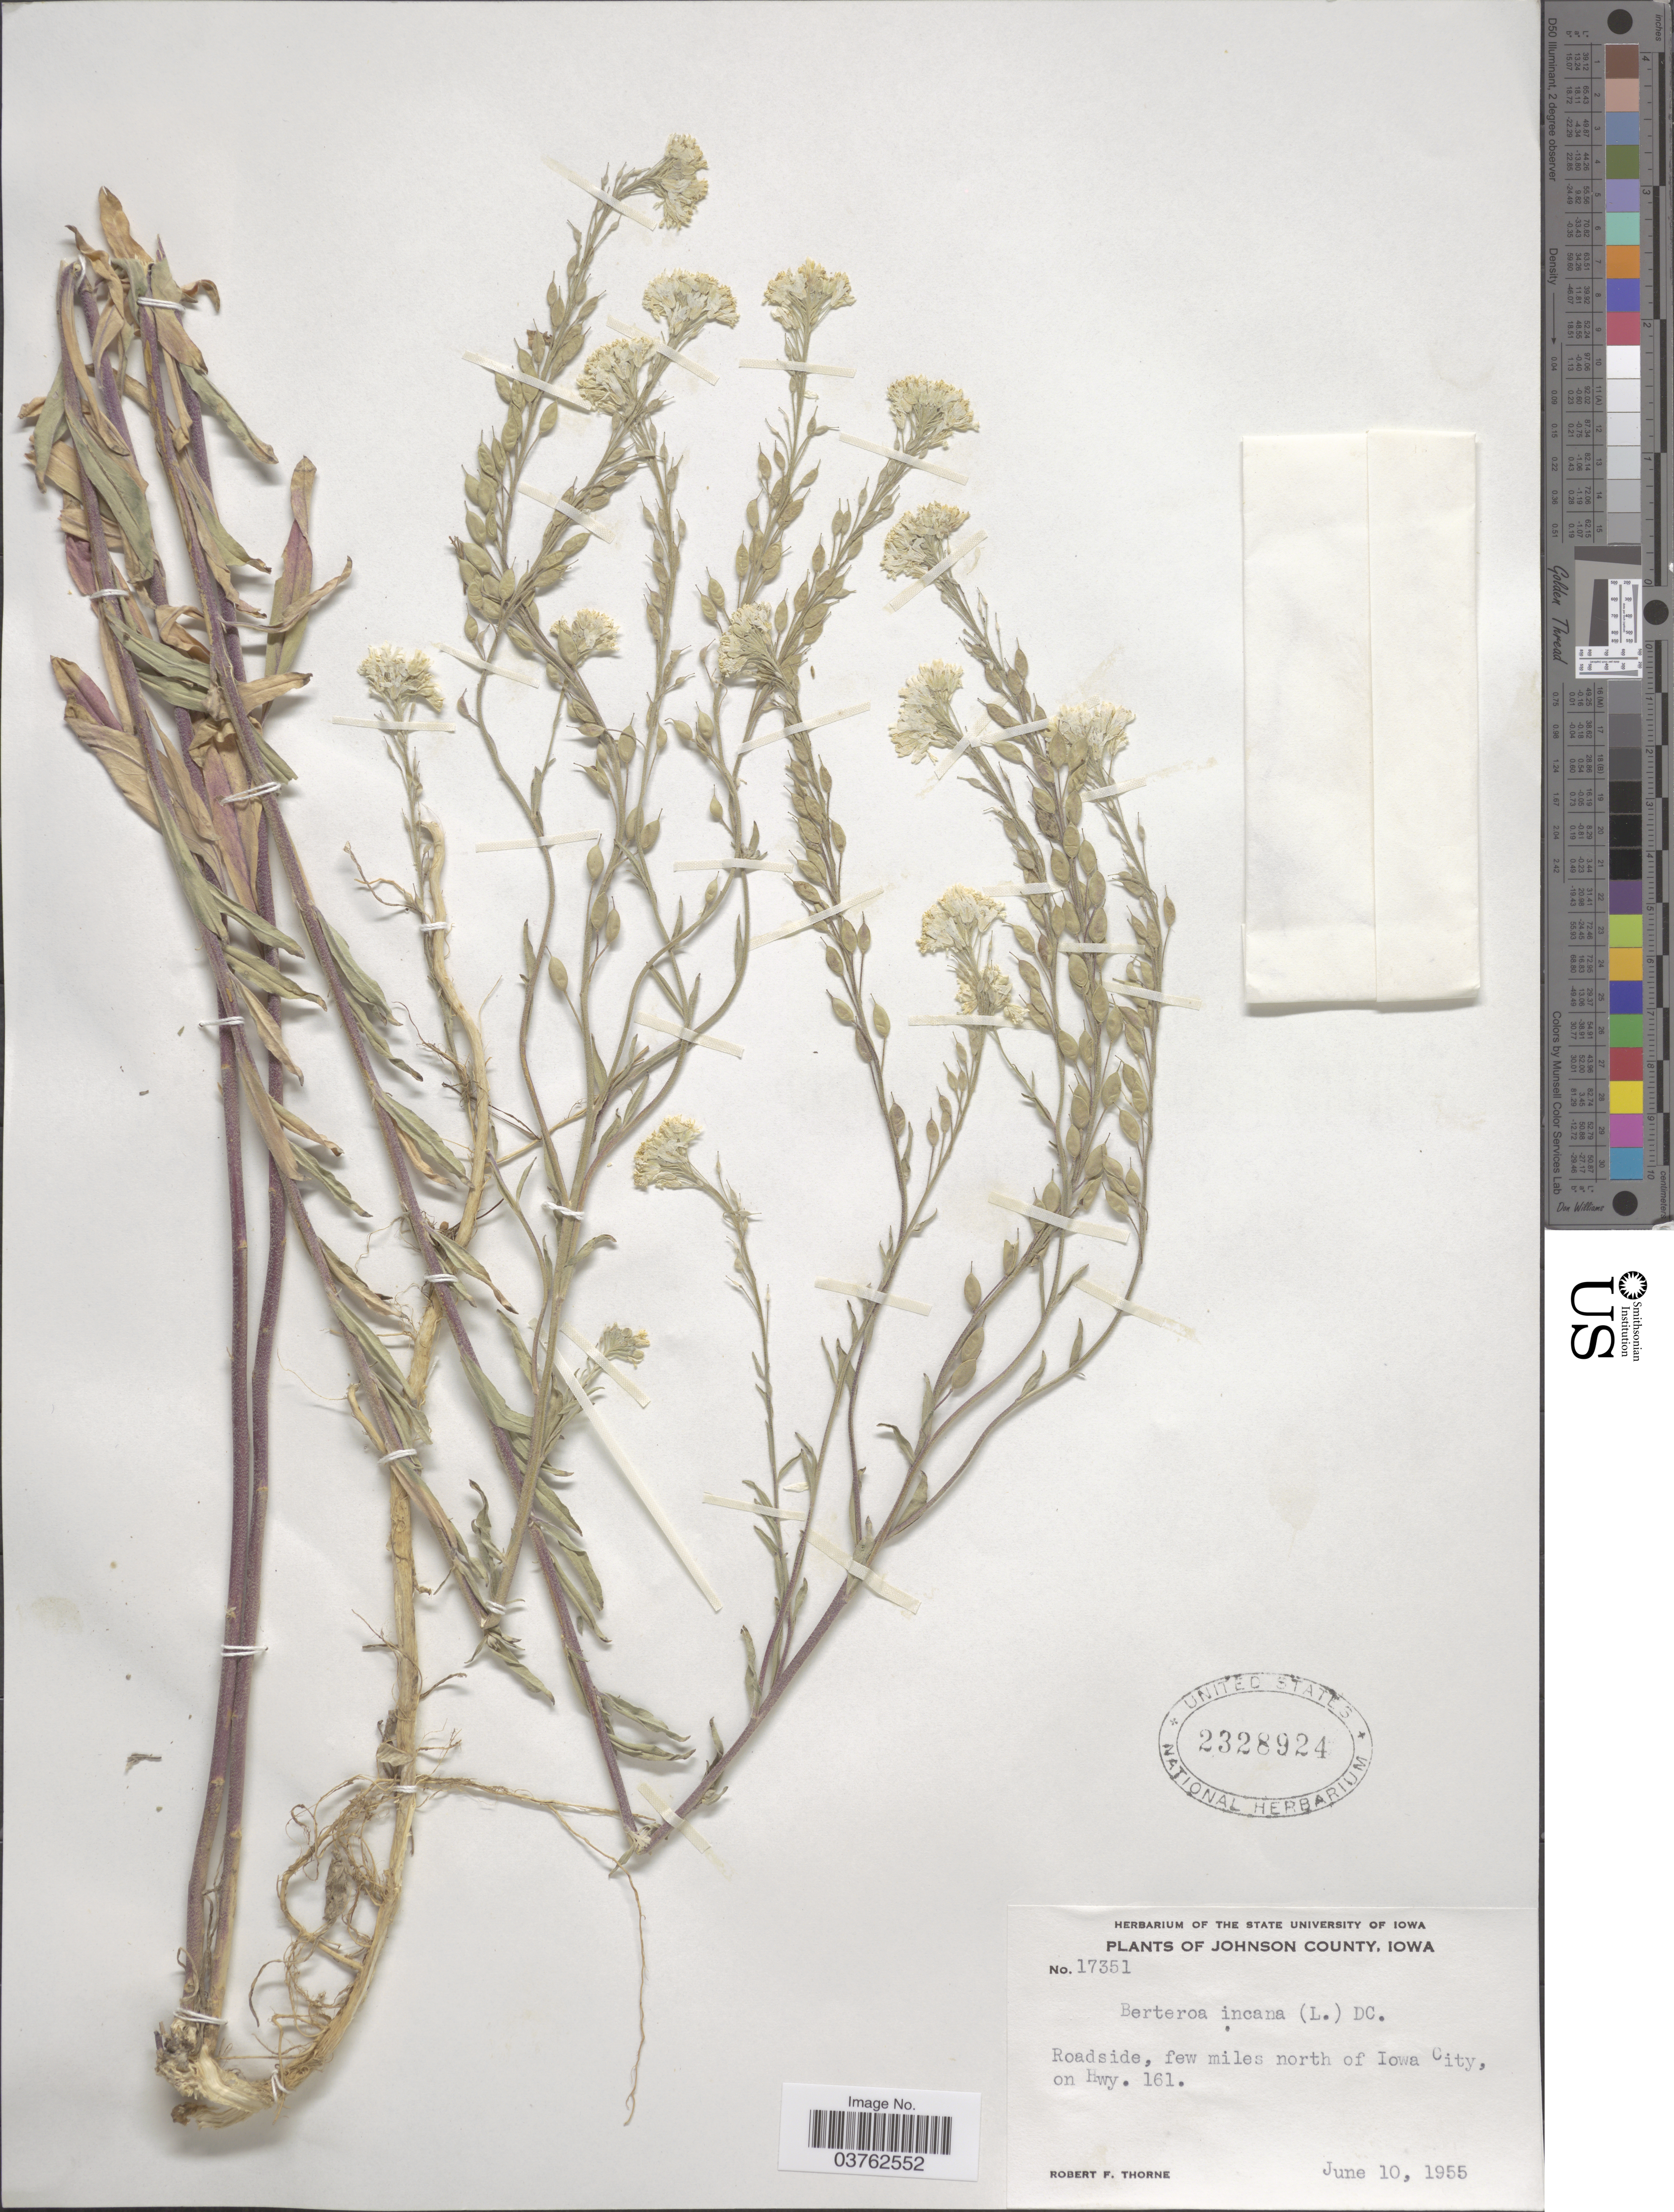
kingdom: Plantae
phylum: Tracheophyta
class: Magnoliopsida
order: Brassicales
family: Brassicaceae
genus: Berteroa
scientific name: Berteroa incana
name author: (L.) DC.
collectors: R. F. Thorne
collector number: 17351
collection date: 1955-06-10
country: United States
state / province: Iowa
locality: Johnson County. Roadside, few miles north of Iowa City, on Hwy. 161.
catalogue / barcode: US 2328924